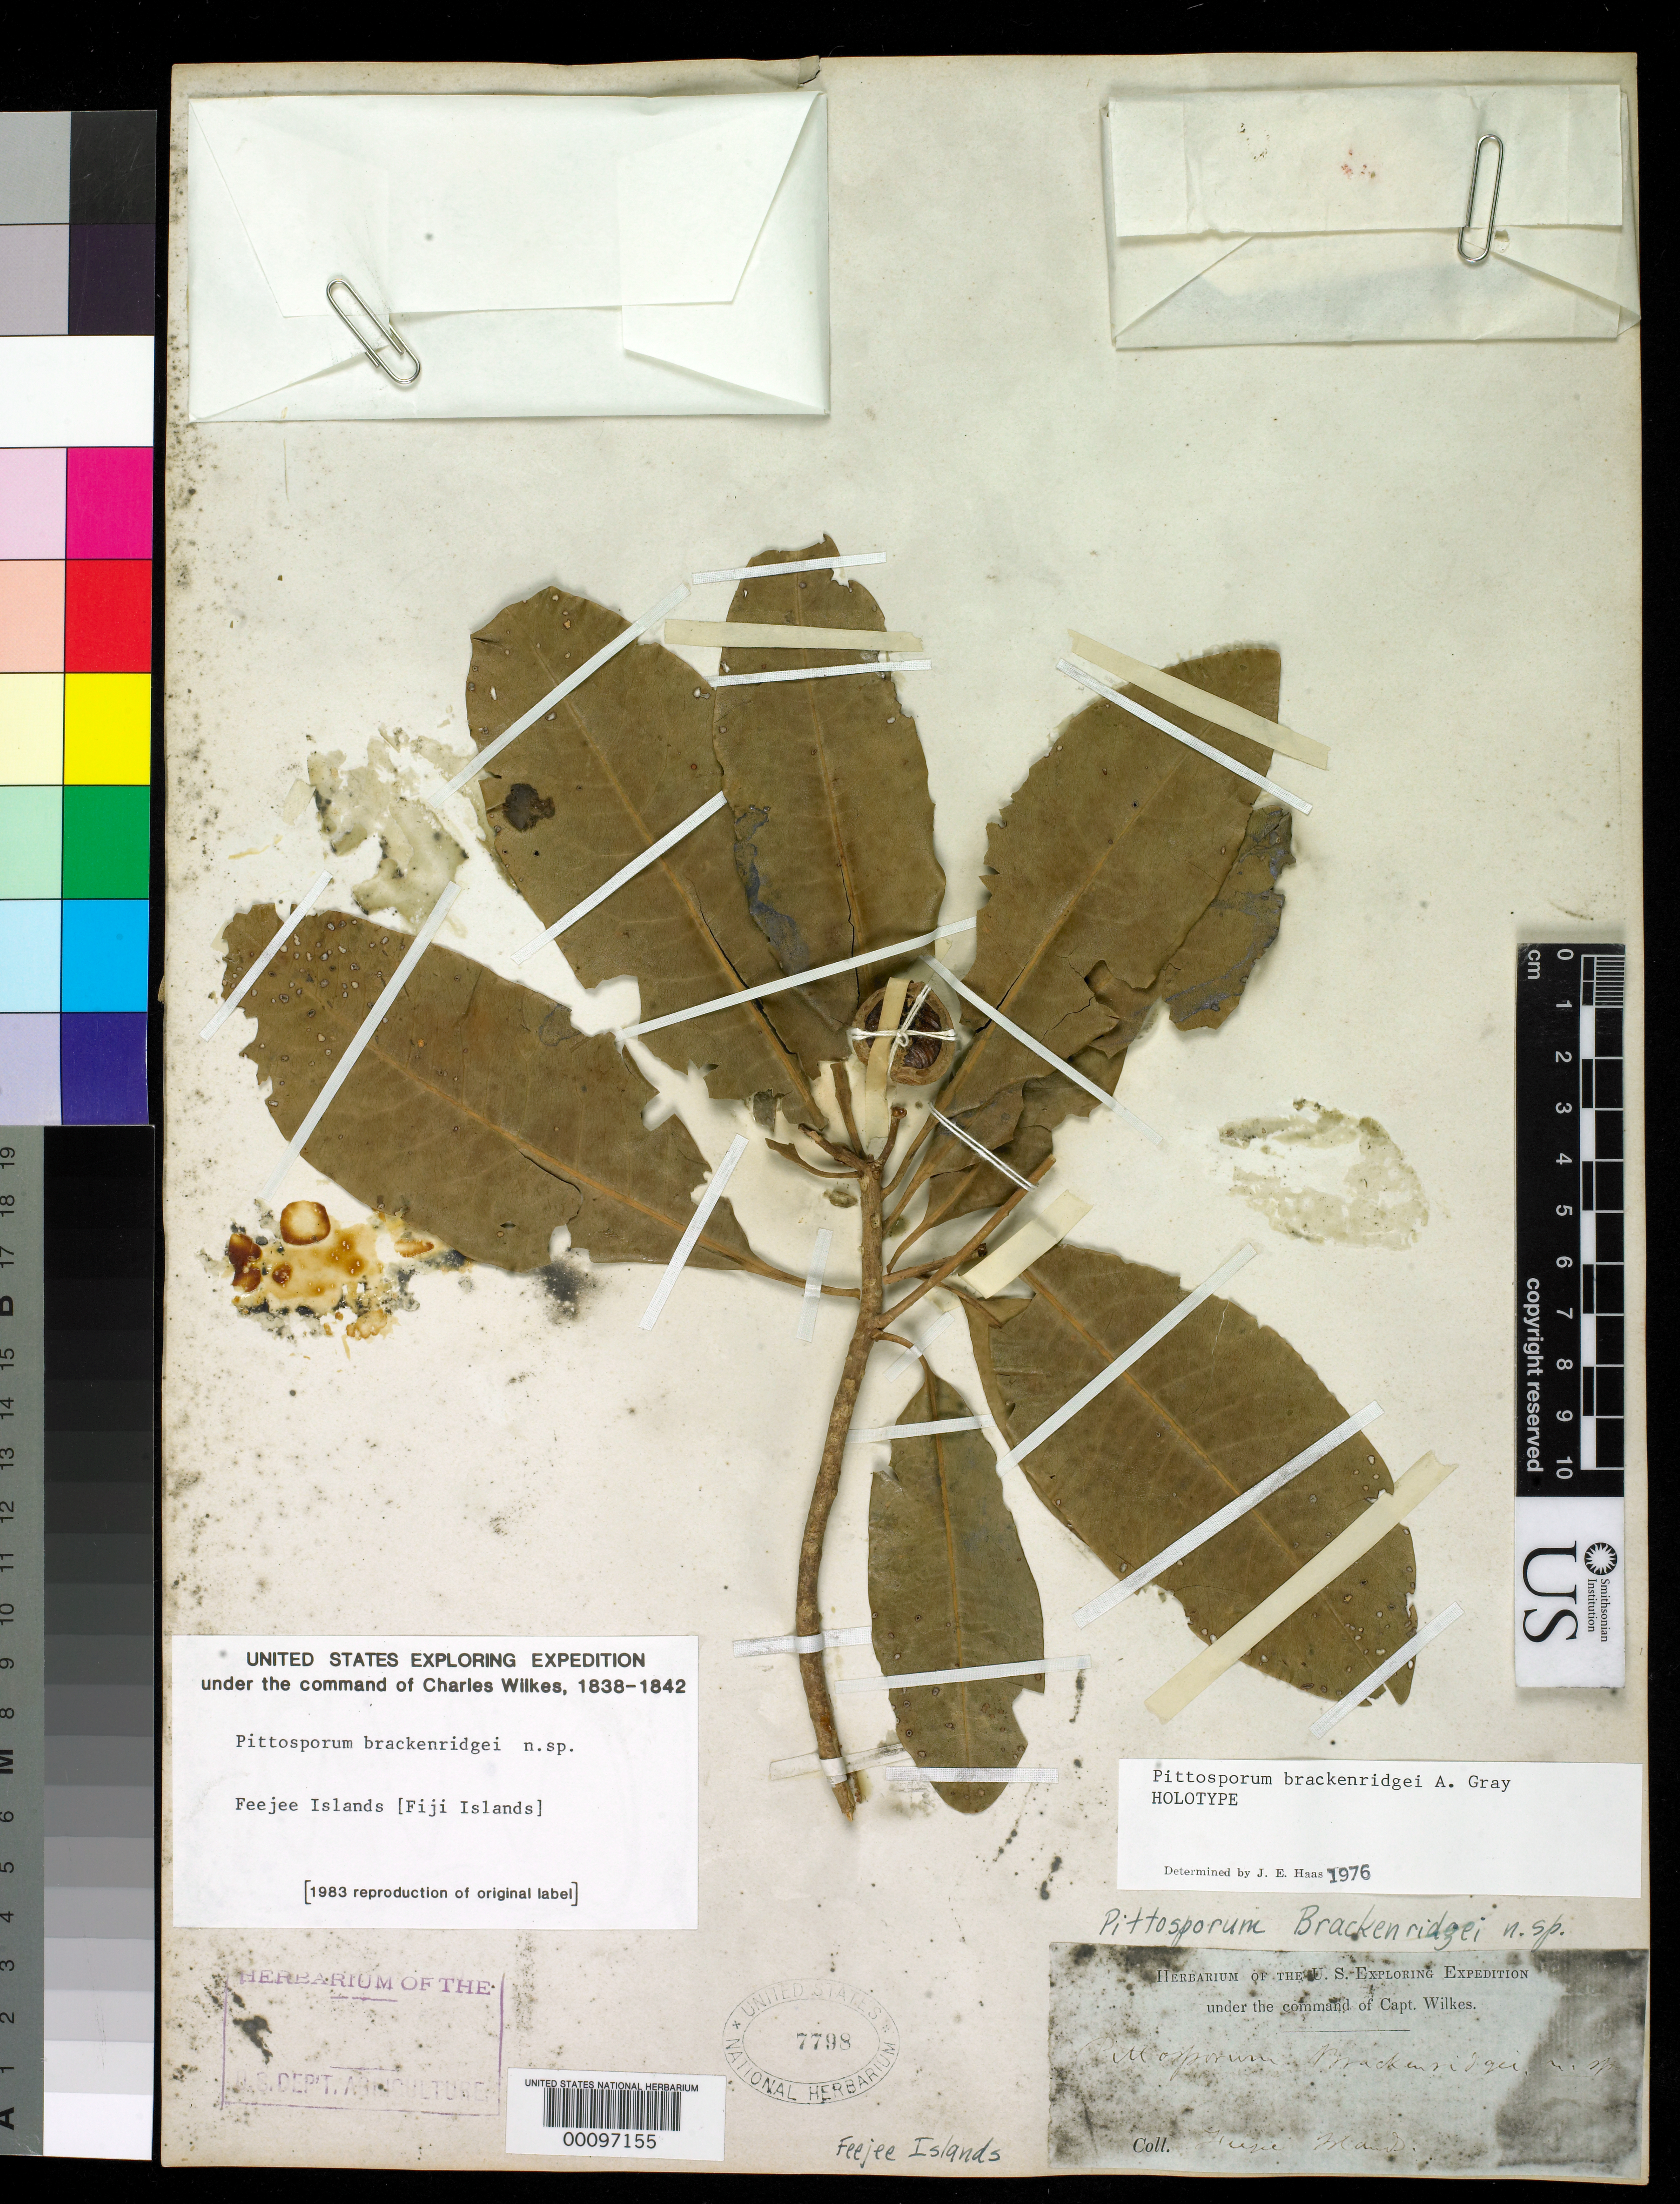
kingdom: Plantae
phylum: Tracheophyta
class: Magnoliopsida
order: Apiales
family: Pittosporaceae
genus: Pittosporum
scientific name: Pittosporum brackenridgei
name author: A. Gray in Wilkes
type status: Holotype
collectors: Wilkes Explor. Exped.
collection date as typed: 1838 to -- --- 1842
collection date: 1838/1842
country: Fiji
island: Macuata-i-Wai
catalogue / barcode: US 7798